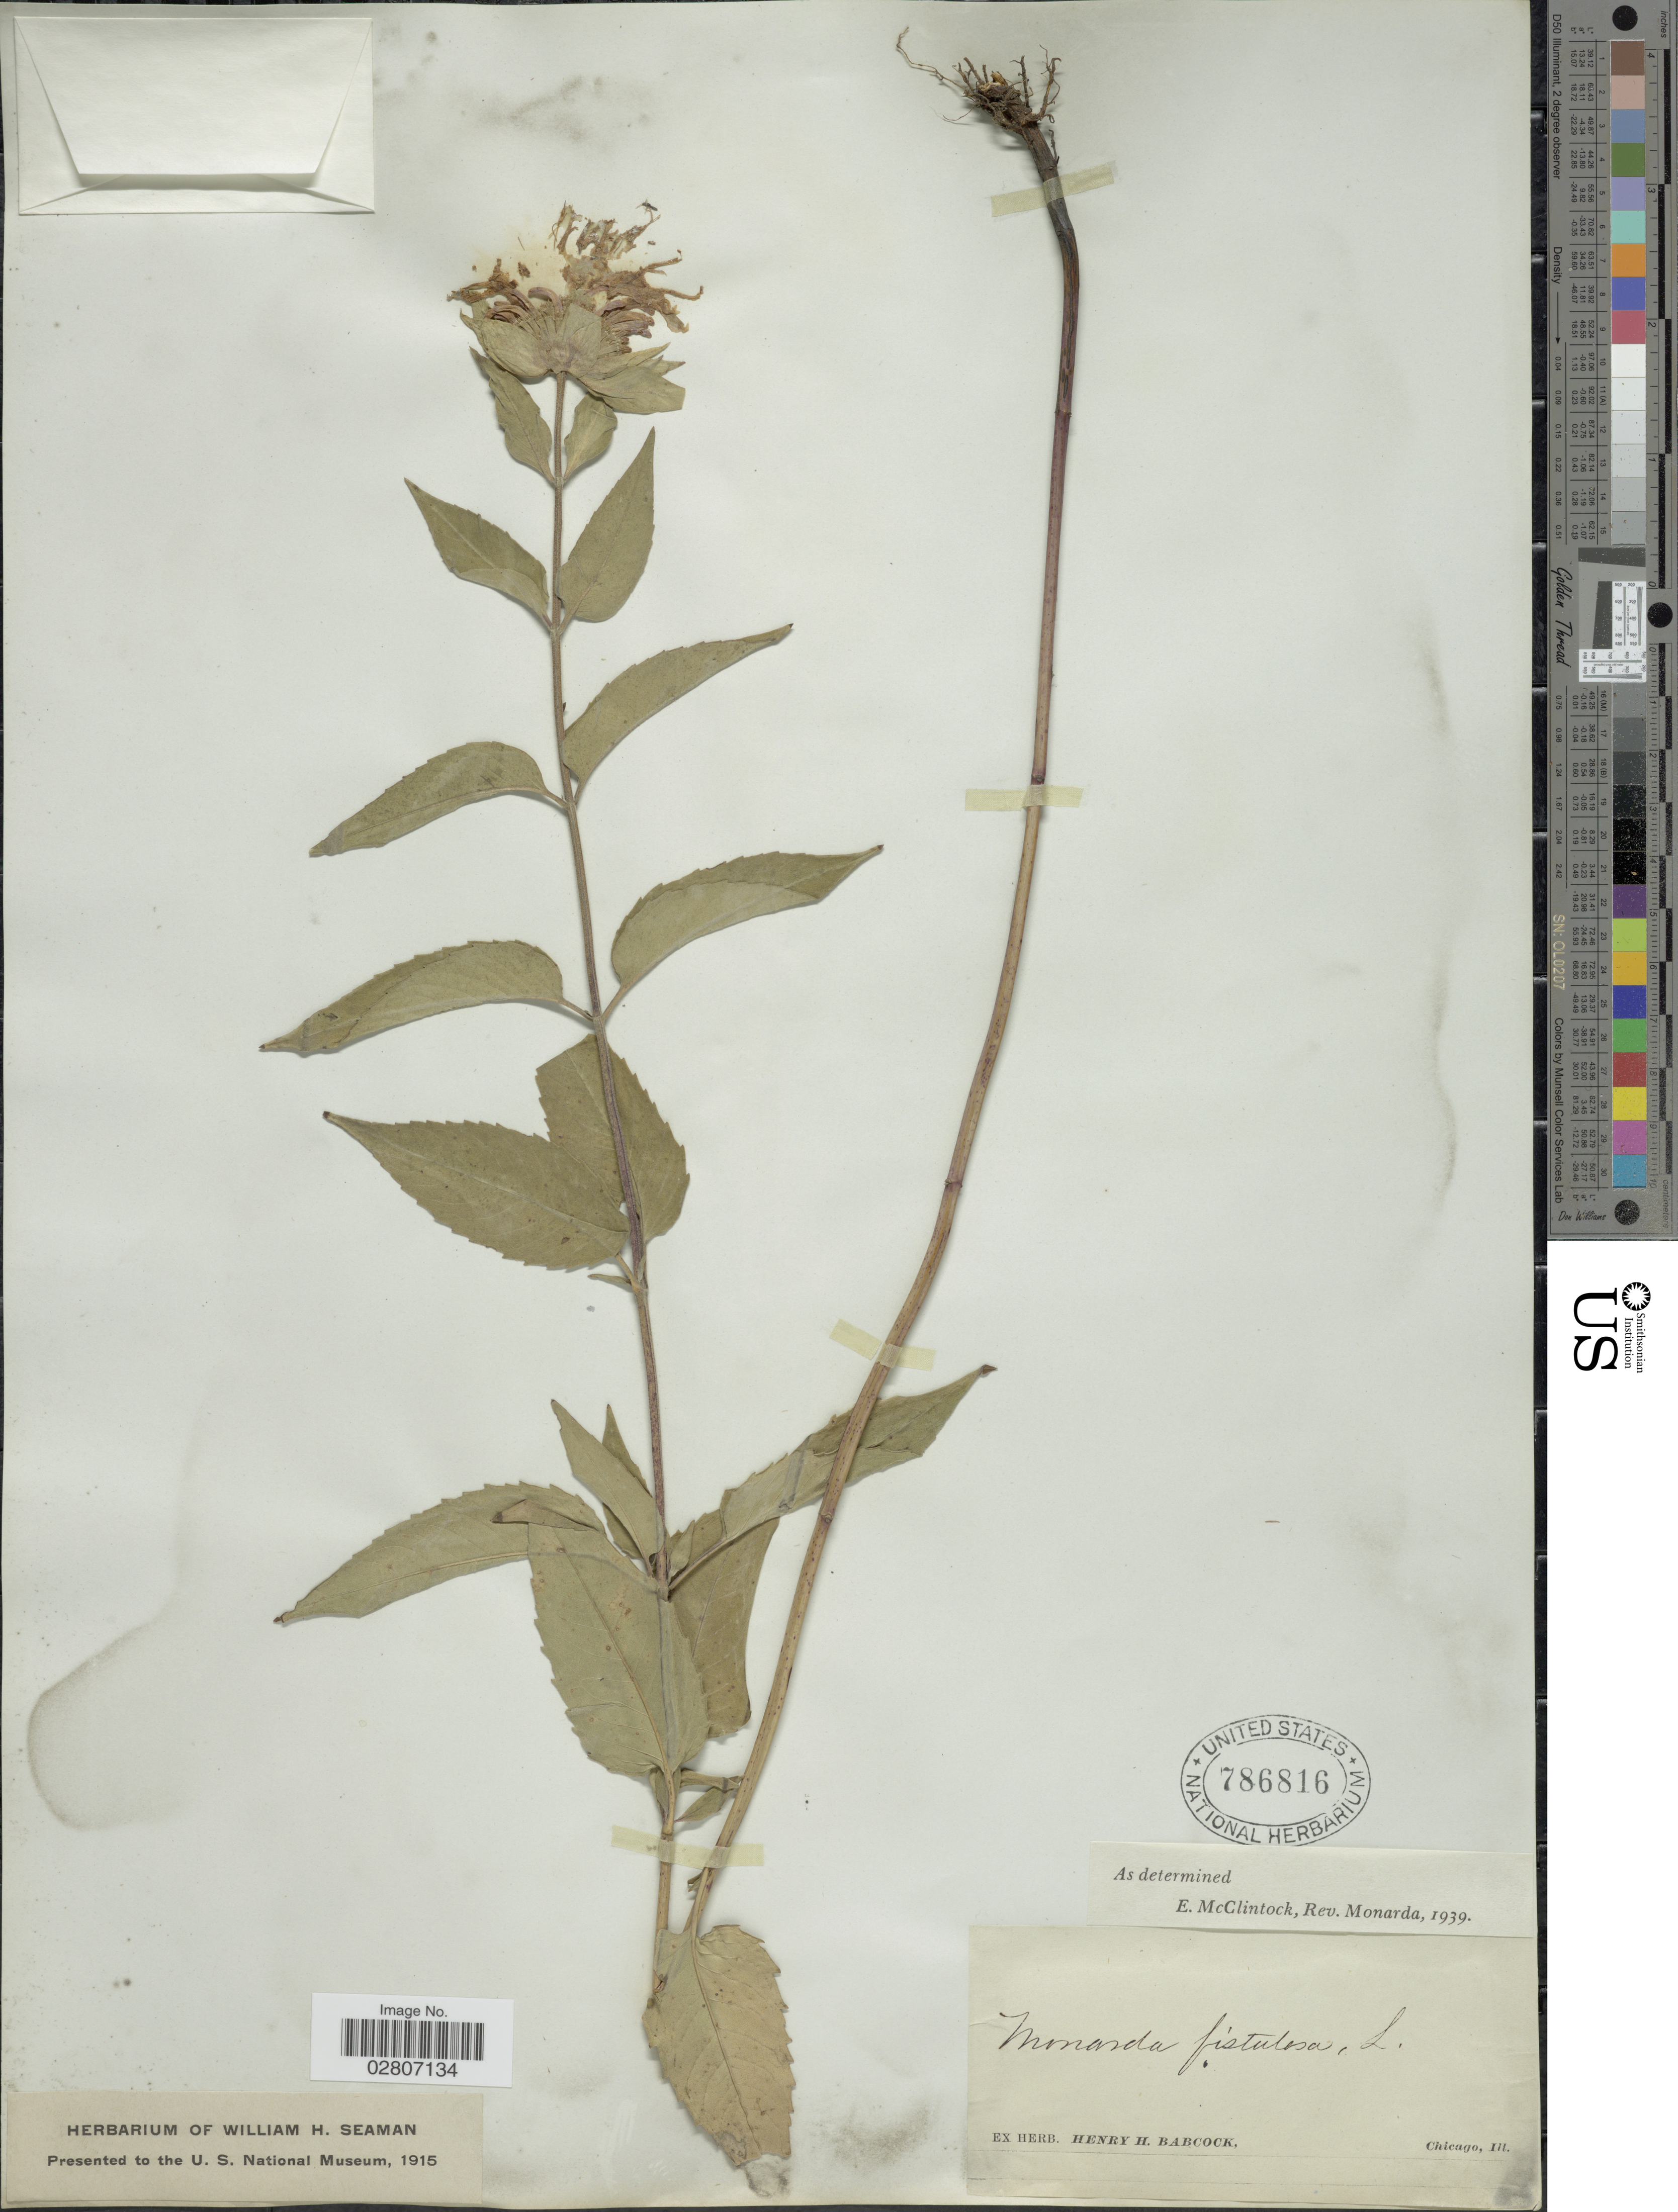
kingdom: Plantae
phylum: Tracheophyta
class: Magnoliopsida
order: Lamiales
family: Lamiaceae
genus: Monarda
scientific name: Monarda fistulosa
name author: L.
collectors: ex herb. Henry Homes Babcock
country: United States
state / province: Illinois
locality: Chicago.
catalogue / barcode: US 786816